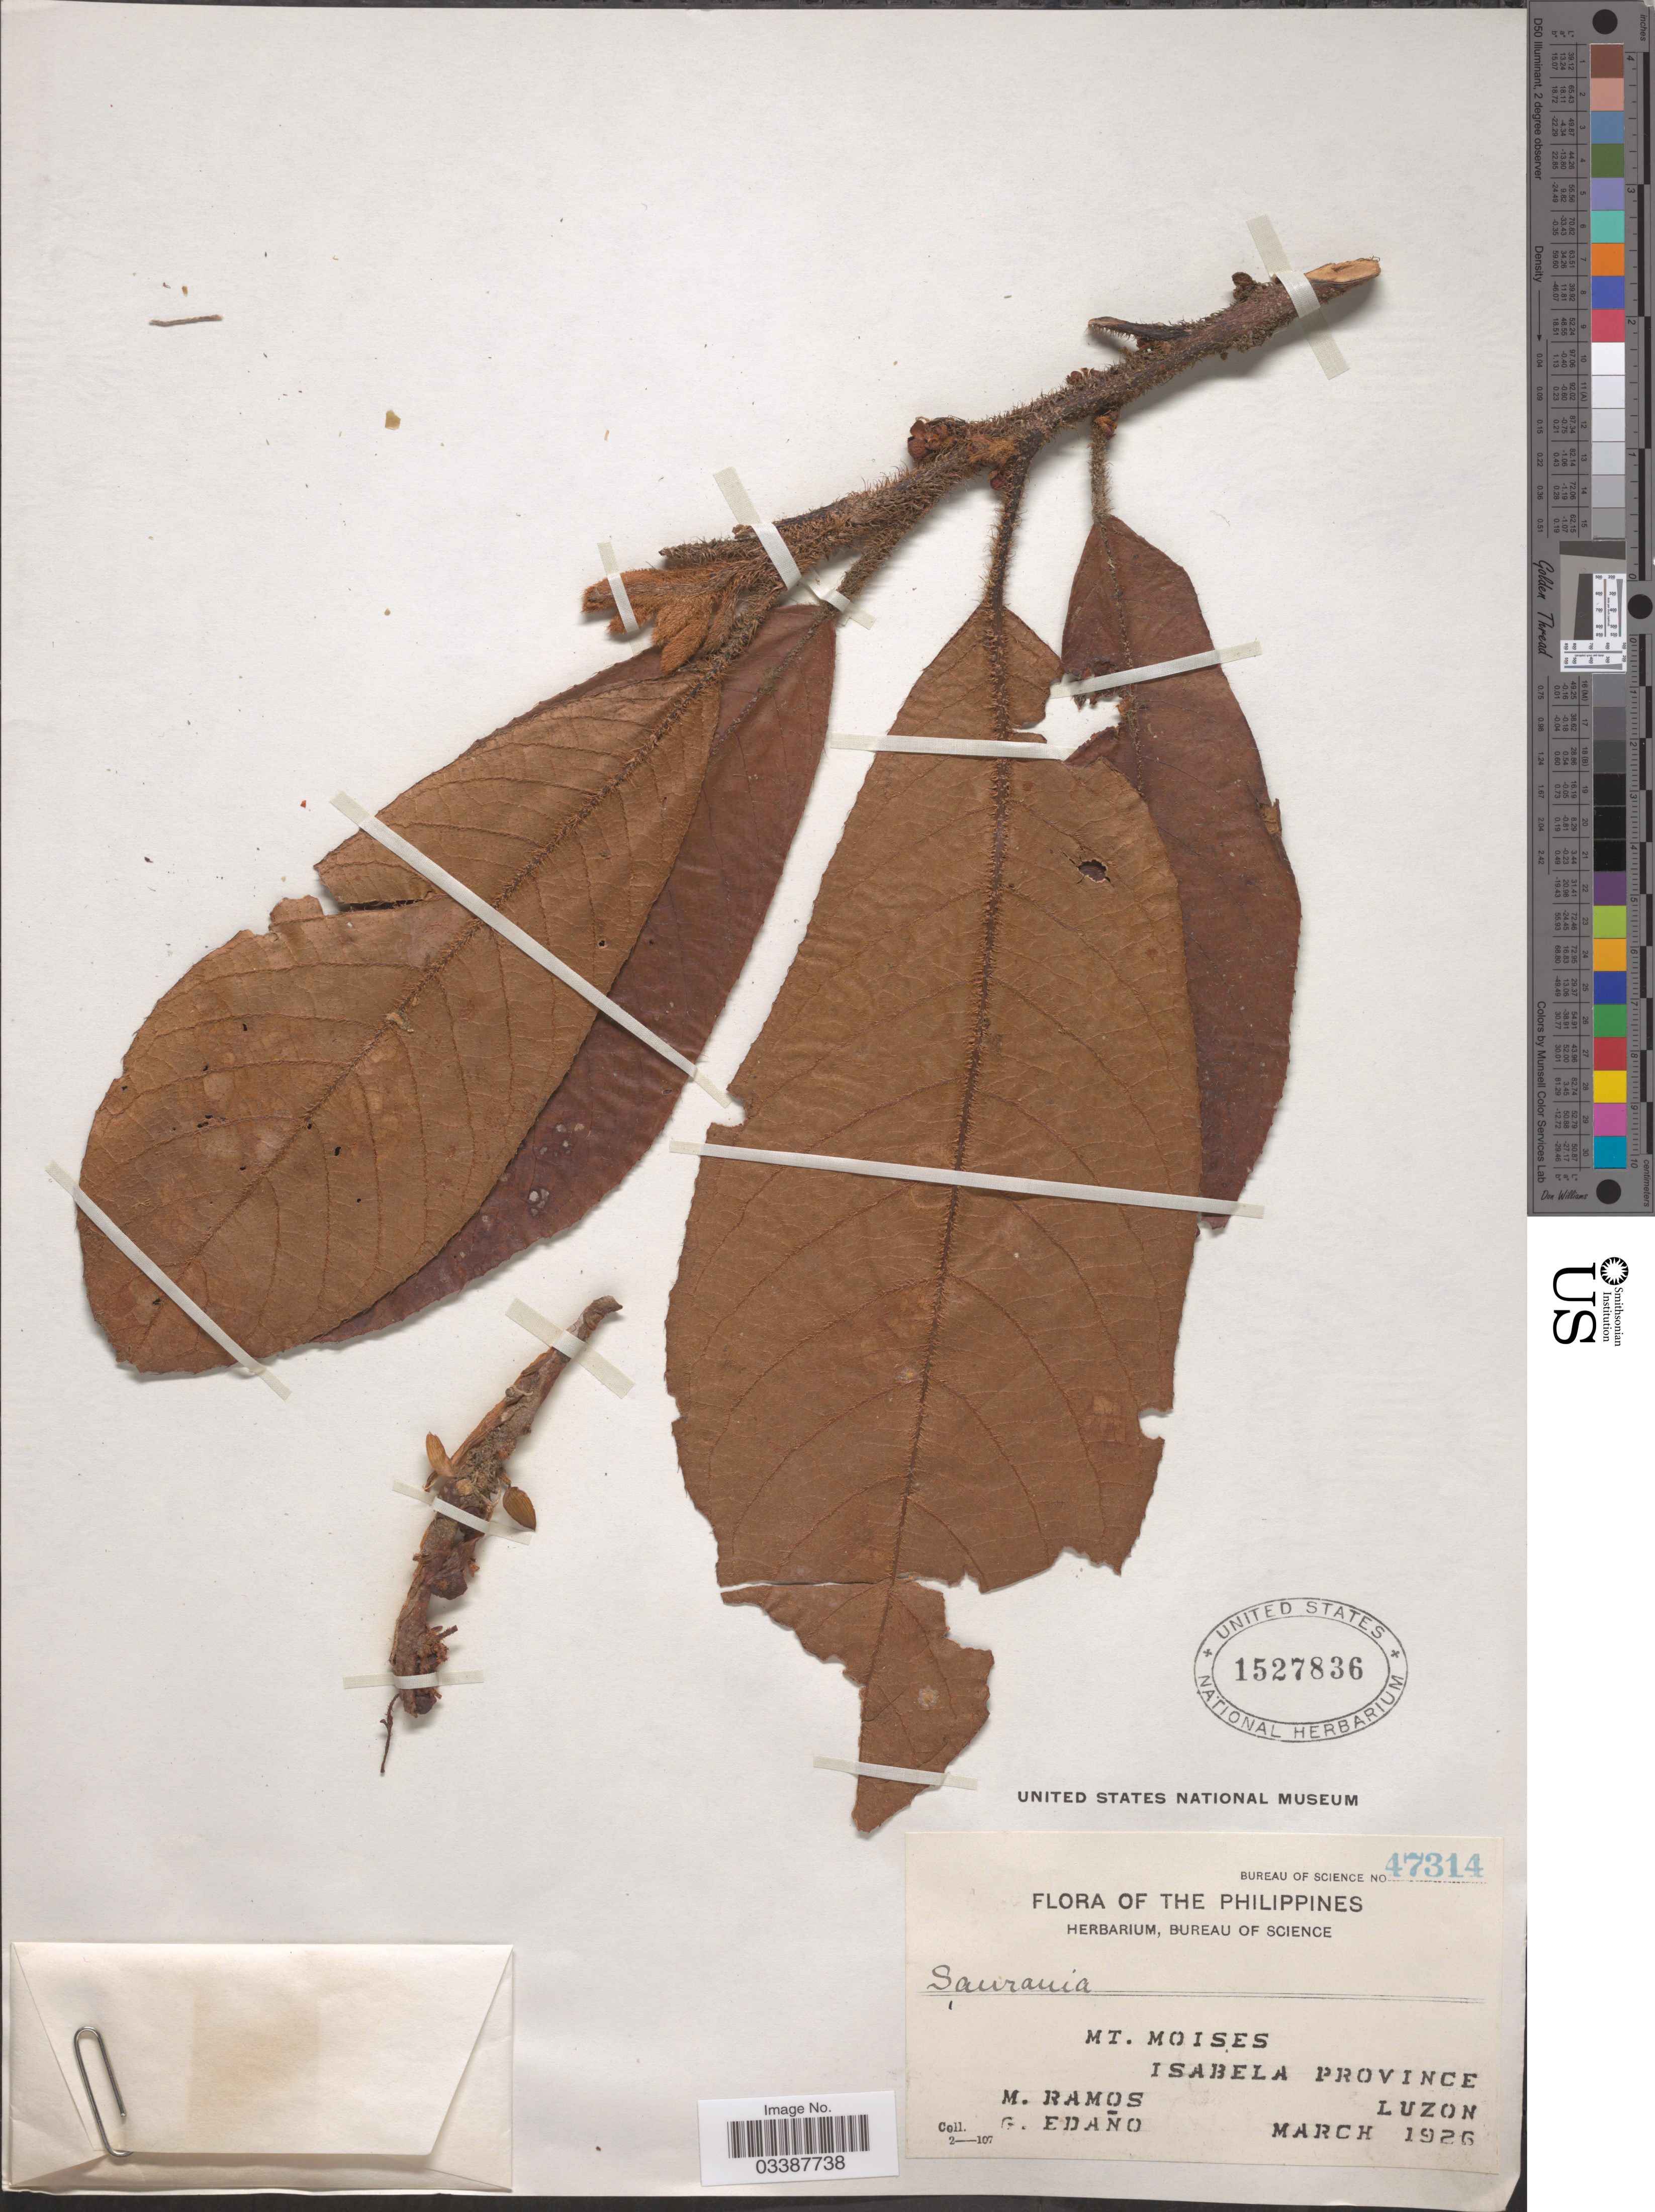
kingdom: Plantae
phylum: Tracheophyta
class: Magnoliopsida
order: Ericales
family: Actinidiaceae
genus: Saurauia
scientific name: Saurauia sp.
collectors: M. Ramos & G. Edaño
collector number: Bureau of Science 47314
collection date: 1926-03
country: Philippines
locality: Mt. Moises. Isabela Province. Luzon.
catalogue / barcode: US 1527836